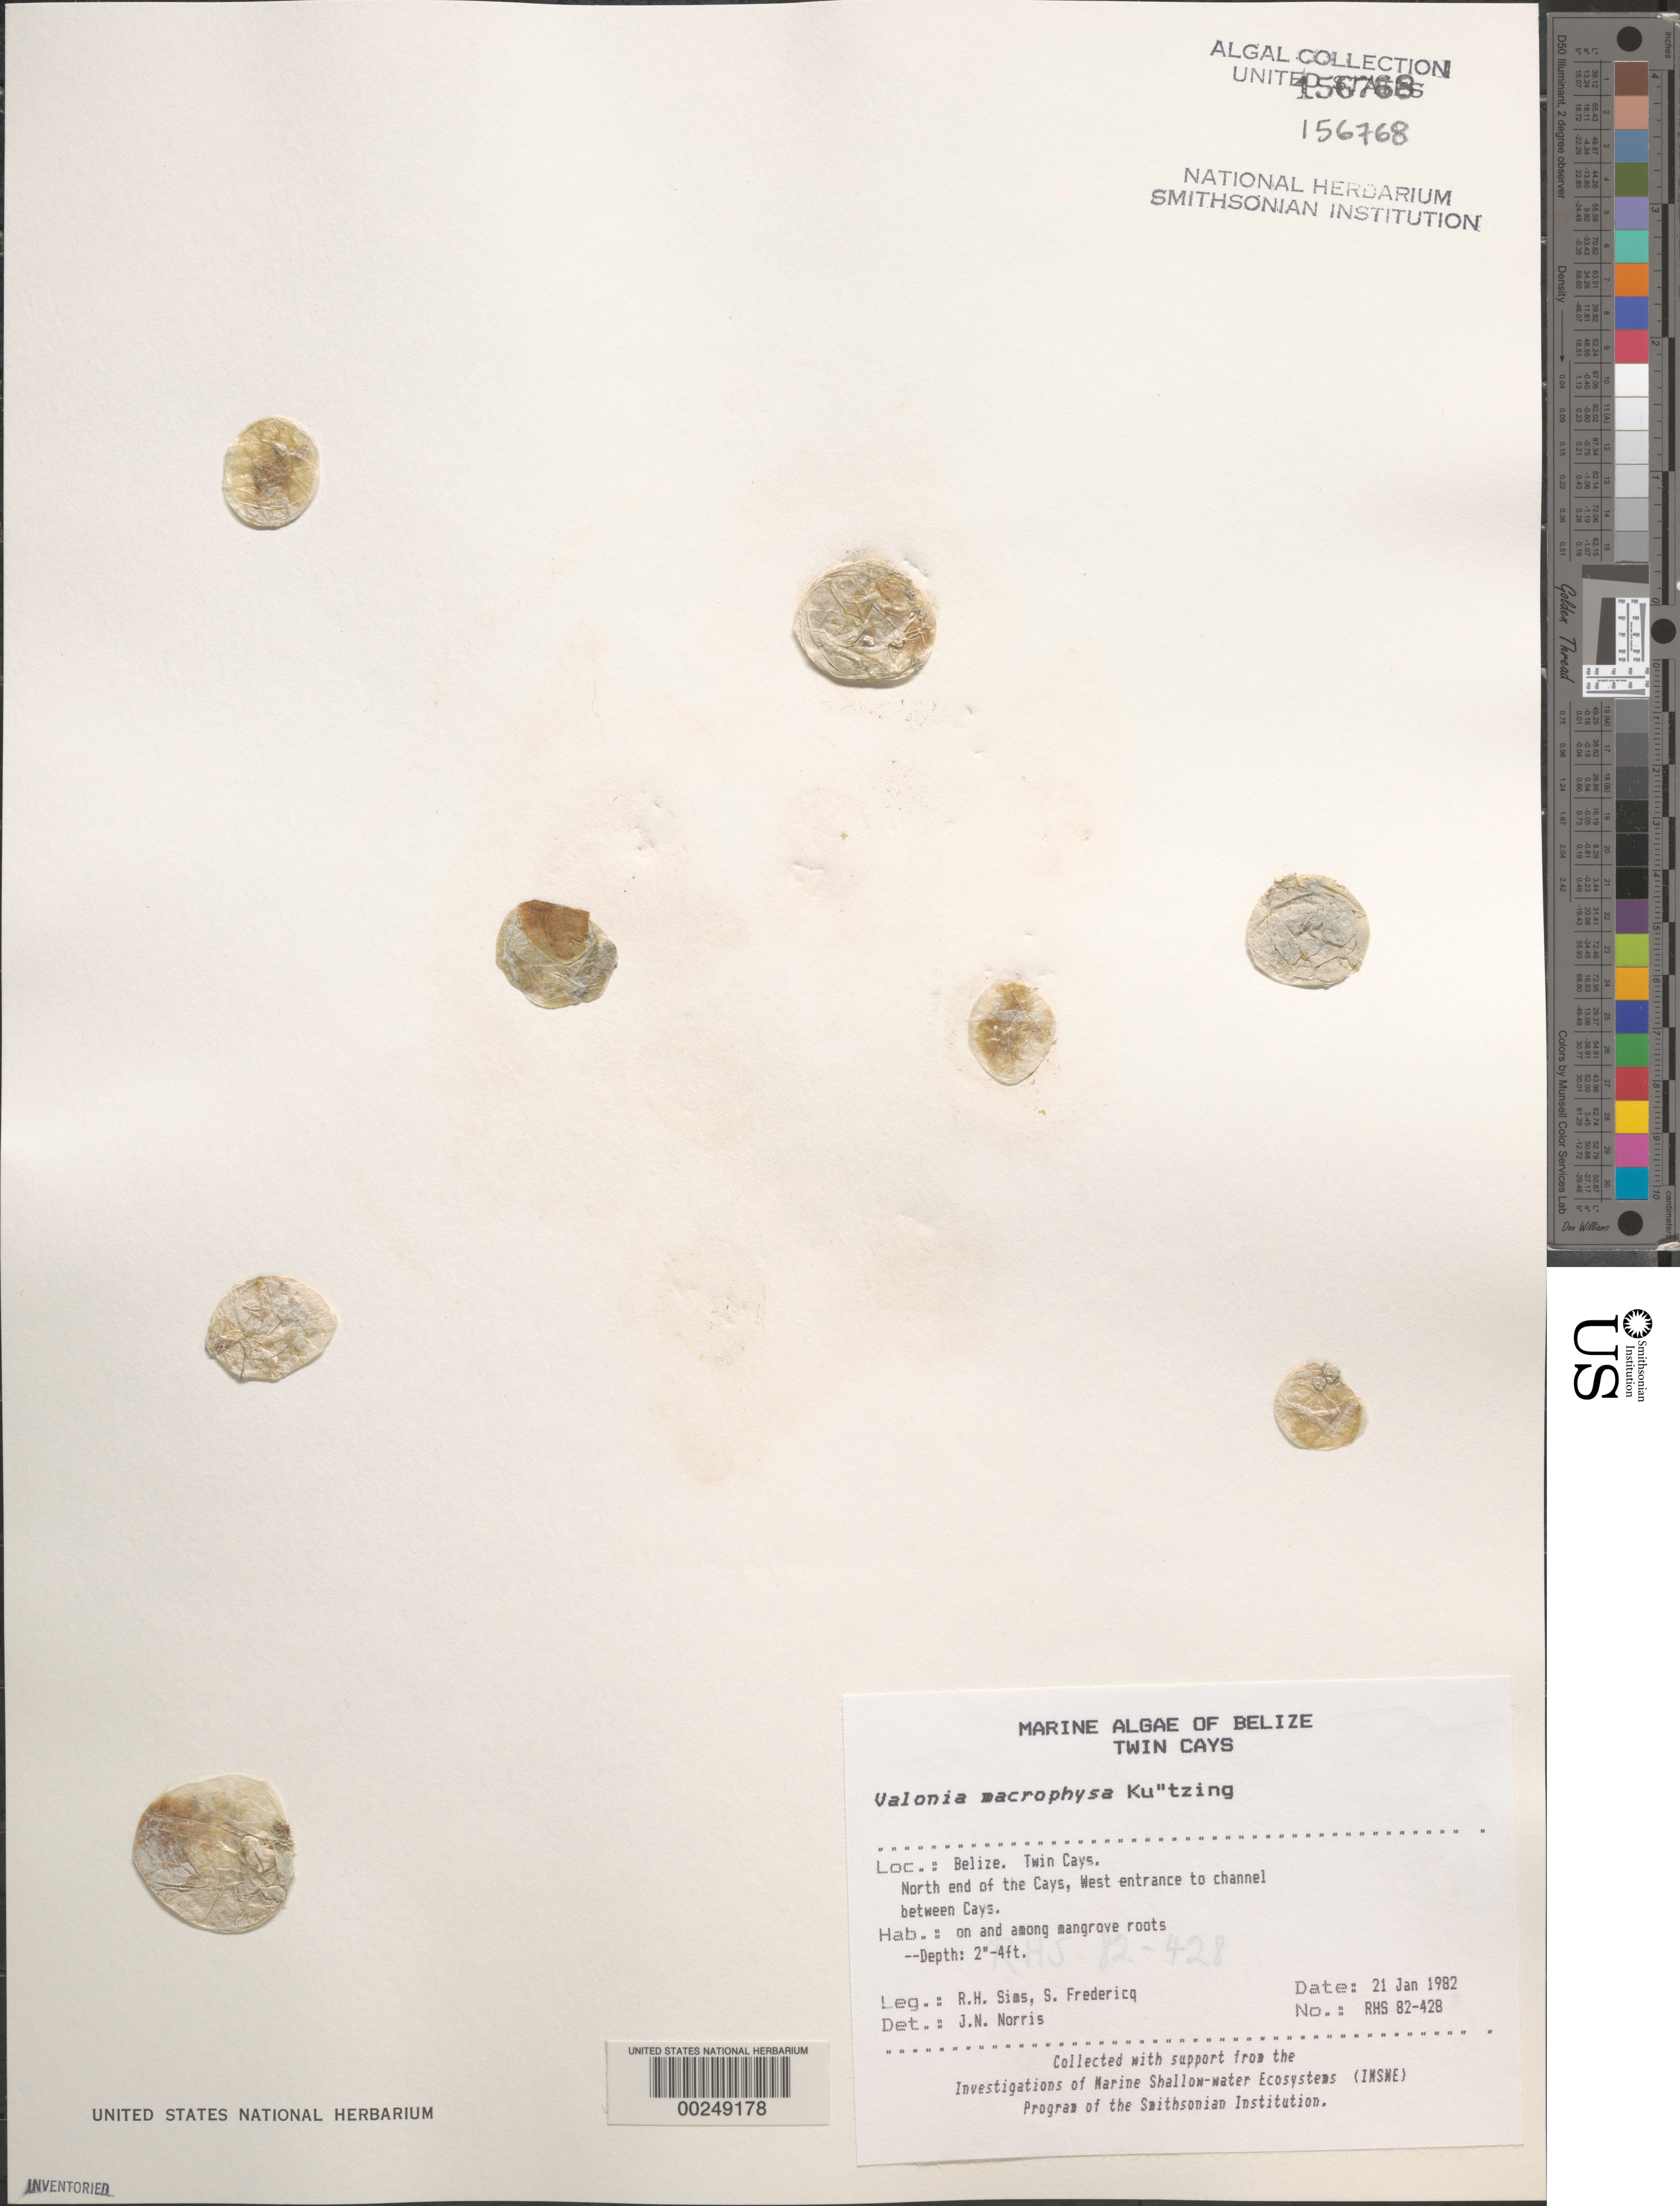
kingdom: Plantae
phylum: Chlorophyta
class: Ulvophyceae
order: Siphonocladales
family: Valoniaceae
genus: Valonia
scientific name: Valonia macrophysa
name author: Kütz.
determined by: Norris, James N.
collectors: R. H. Sims & S. Fredericq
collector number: RHS 82-428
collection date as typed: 21 Jan 1982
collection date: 1982-01-21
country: Belize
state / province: Stann Creek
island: Twin Cays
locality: North end of the cays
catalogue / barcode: US 156768